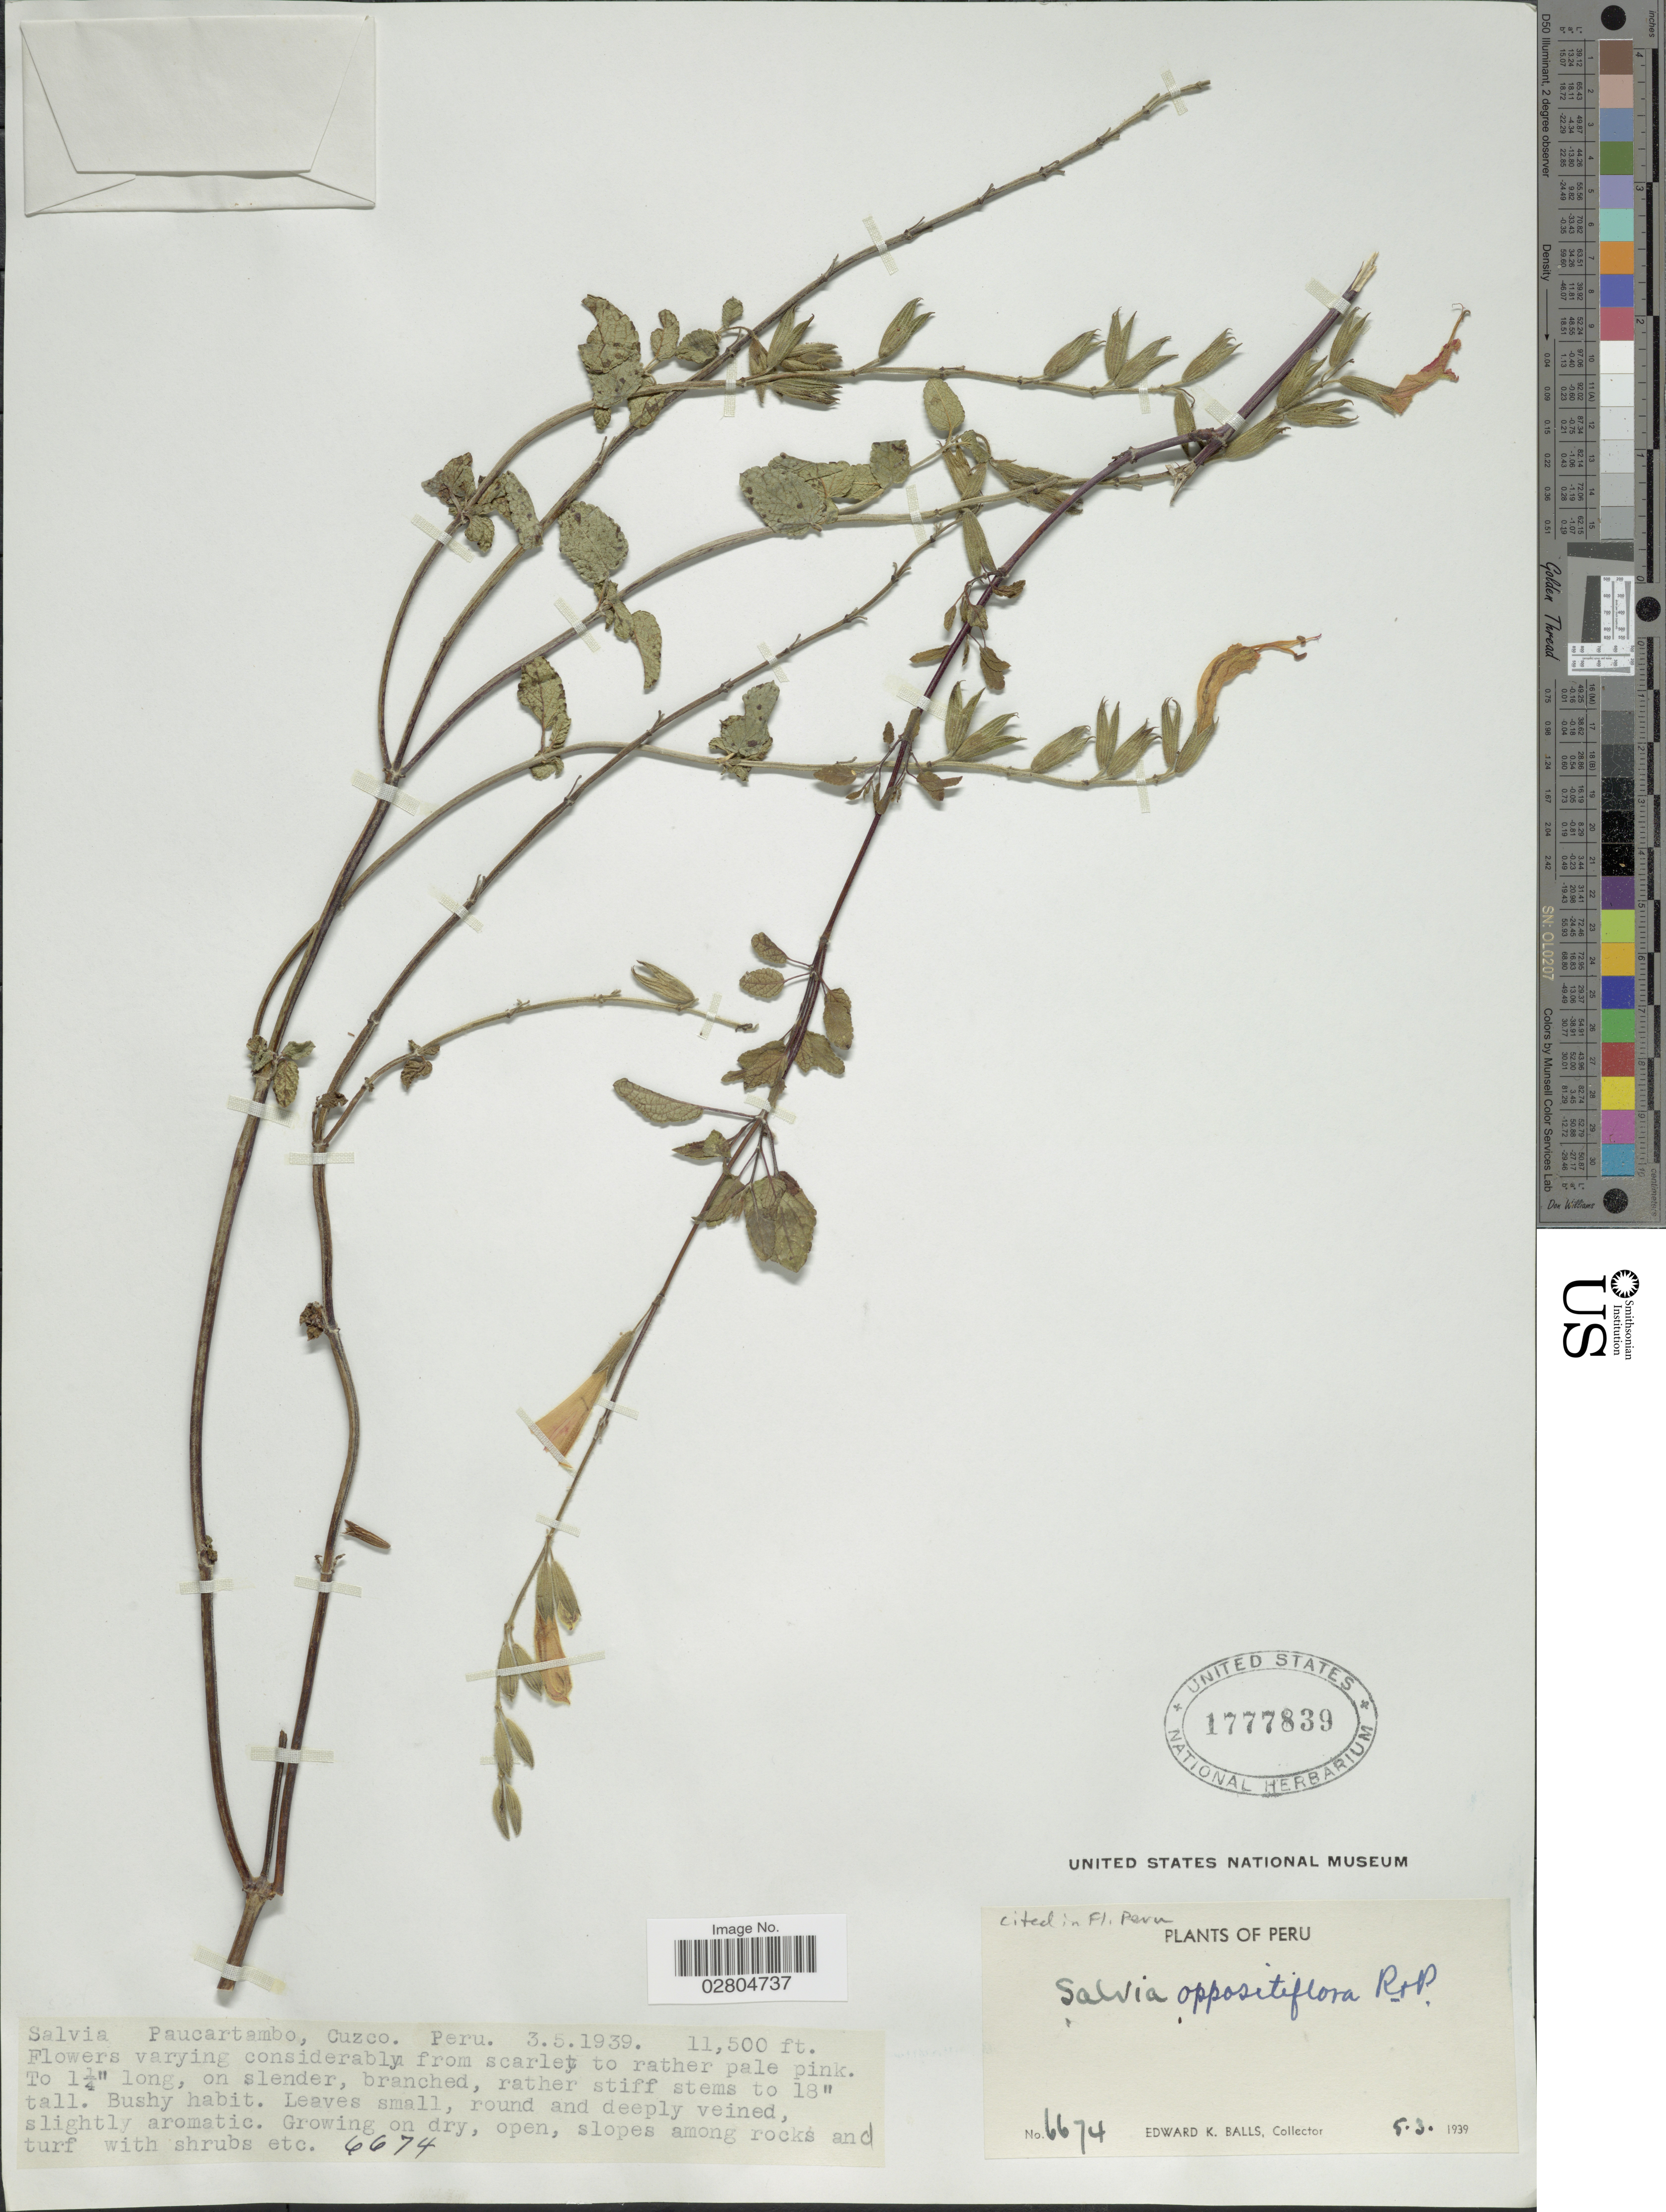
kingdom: Plantae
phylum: Tracheophyta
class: Magnoliopsida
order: Lamiales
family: Lamiaceae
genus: Salvia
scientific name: Salvia oppositiflora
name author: Ruiz & Pav.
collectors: E. K. Balls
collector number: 6674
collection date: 1939-03-05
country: Peru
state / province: Cusco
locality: Paucartambo, Cuzco.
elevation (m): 3505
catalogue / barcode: US 1777839